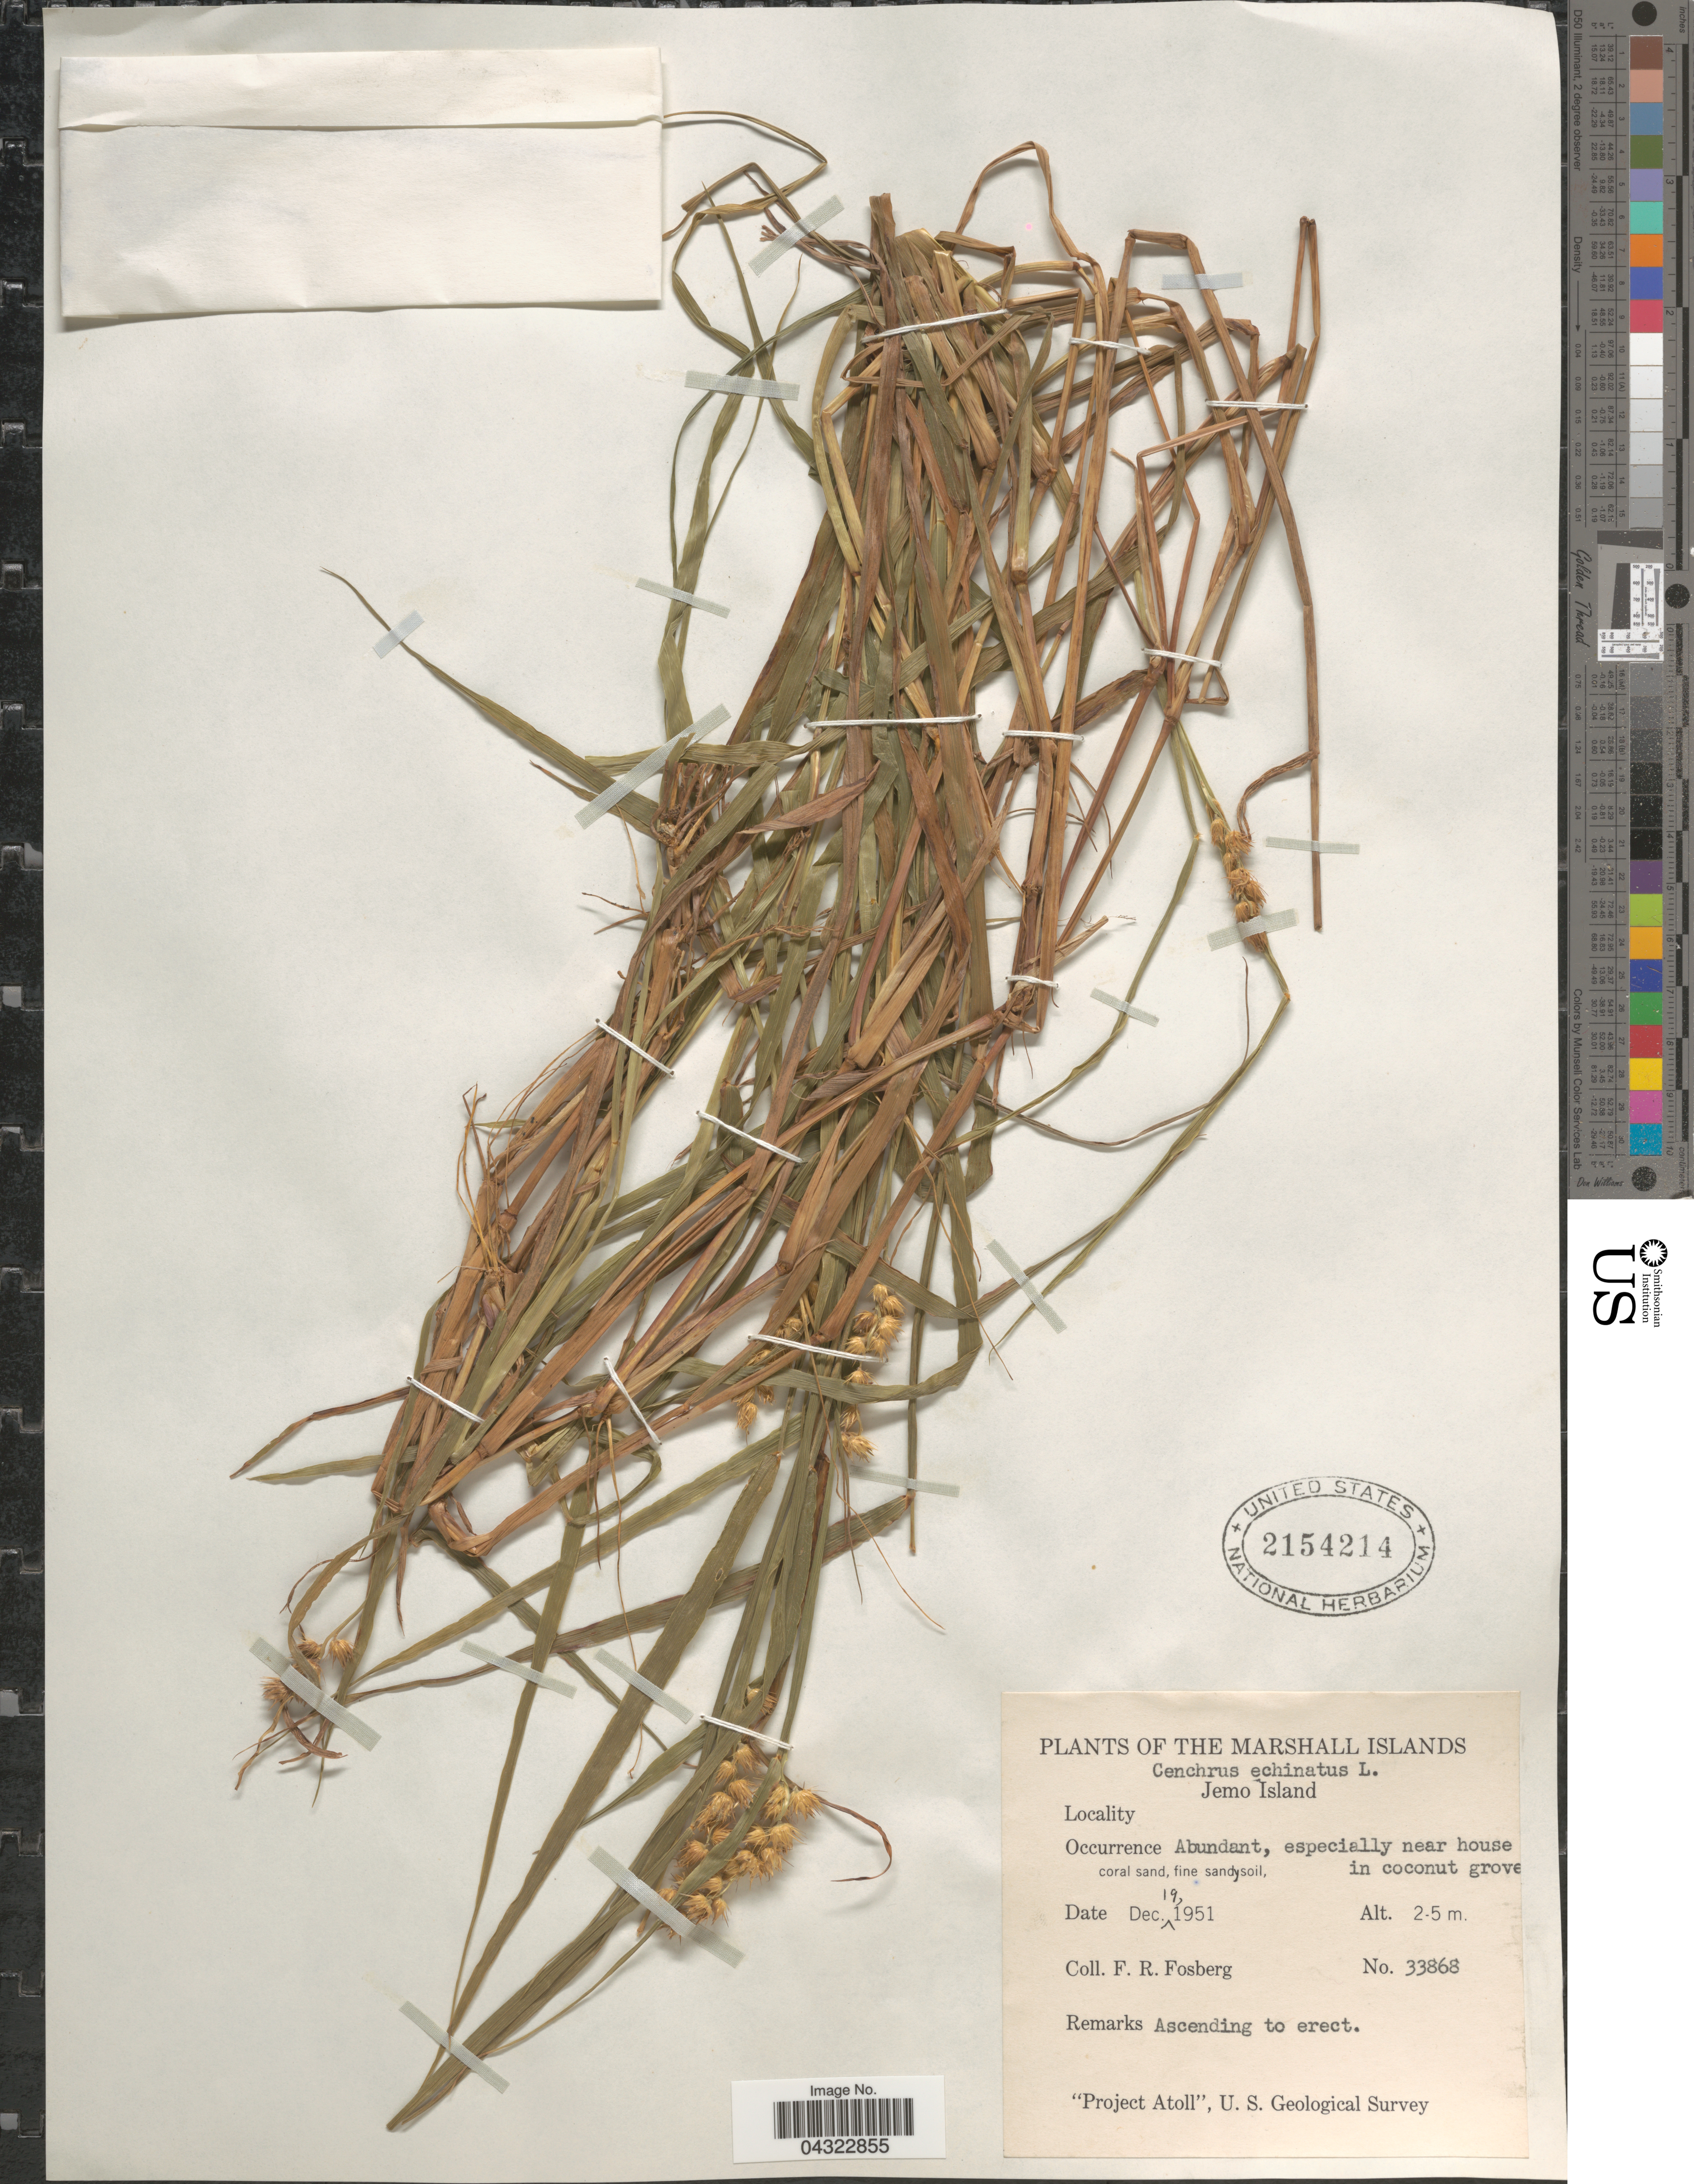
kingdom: Plantae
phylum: Tracheophyta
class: Liliopsida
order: Poales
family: Poaceae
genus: Cenchrus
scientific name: Cenchrus echinatus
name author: L.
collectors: F. R. Fosberg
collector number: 33868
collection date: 1951-12-19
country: Marshall Islands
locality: Jemo Island. "Project Atoll", U.S. Geological Survey.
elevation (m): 2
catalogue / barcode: US 2154214